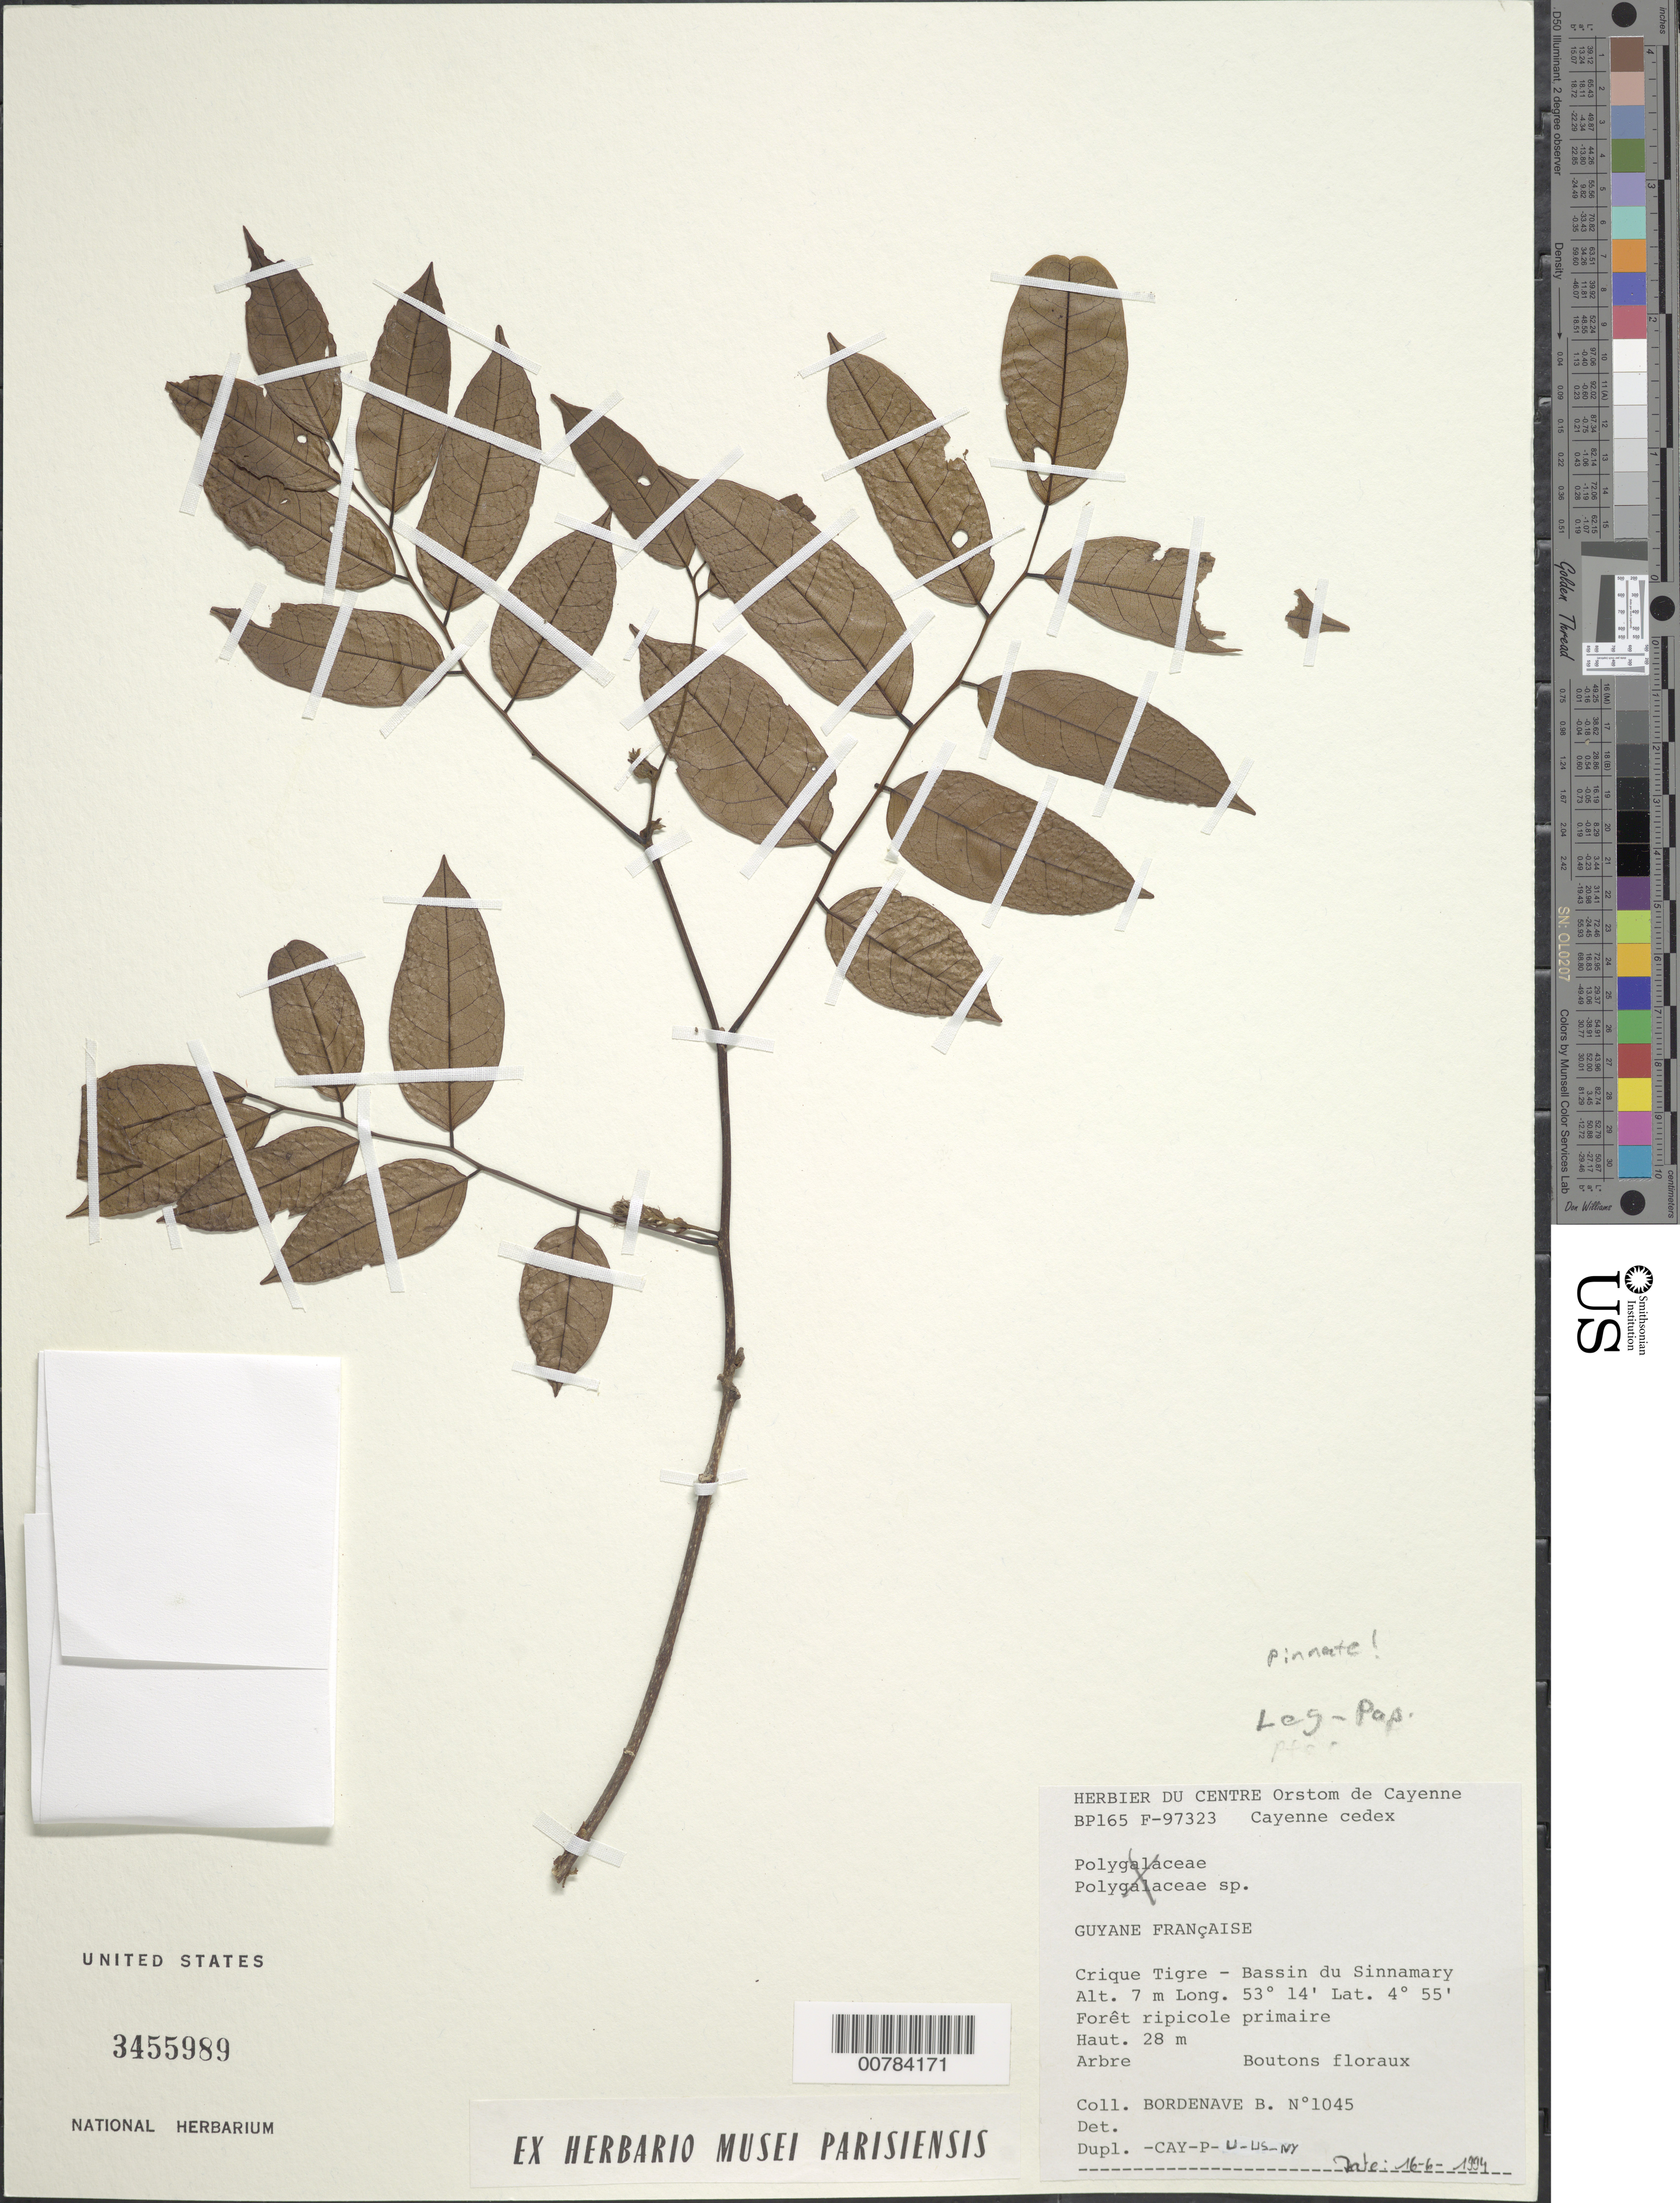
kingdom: Plantae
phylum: Tracheophyta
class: Magnoliopsida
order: Fabales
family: Fabaceae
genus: Pterocarpus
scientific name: Pterocarpus sp.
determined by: Trujillo, A. M.; Londoño-Echeverri, Y.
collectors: B. Bordenave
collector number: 1045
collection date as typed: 16-Jun-94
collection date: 1994-06-16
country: French Guiana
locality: Crique Tigre, Bassin du Sinnamary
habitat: Primary riparian forest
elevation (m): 7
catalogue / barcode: US 3455989